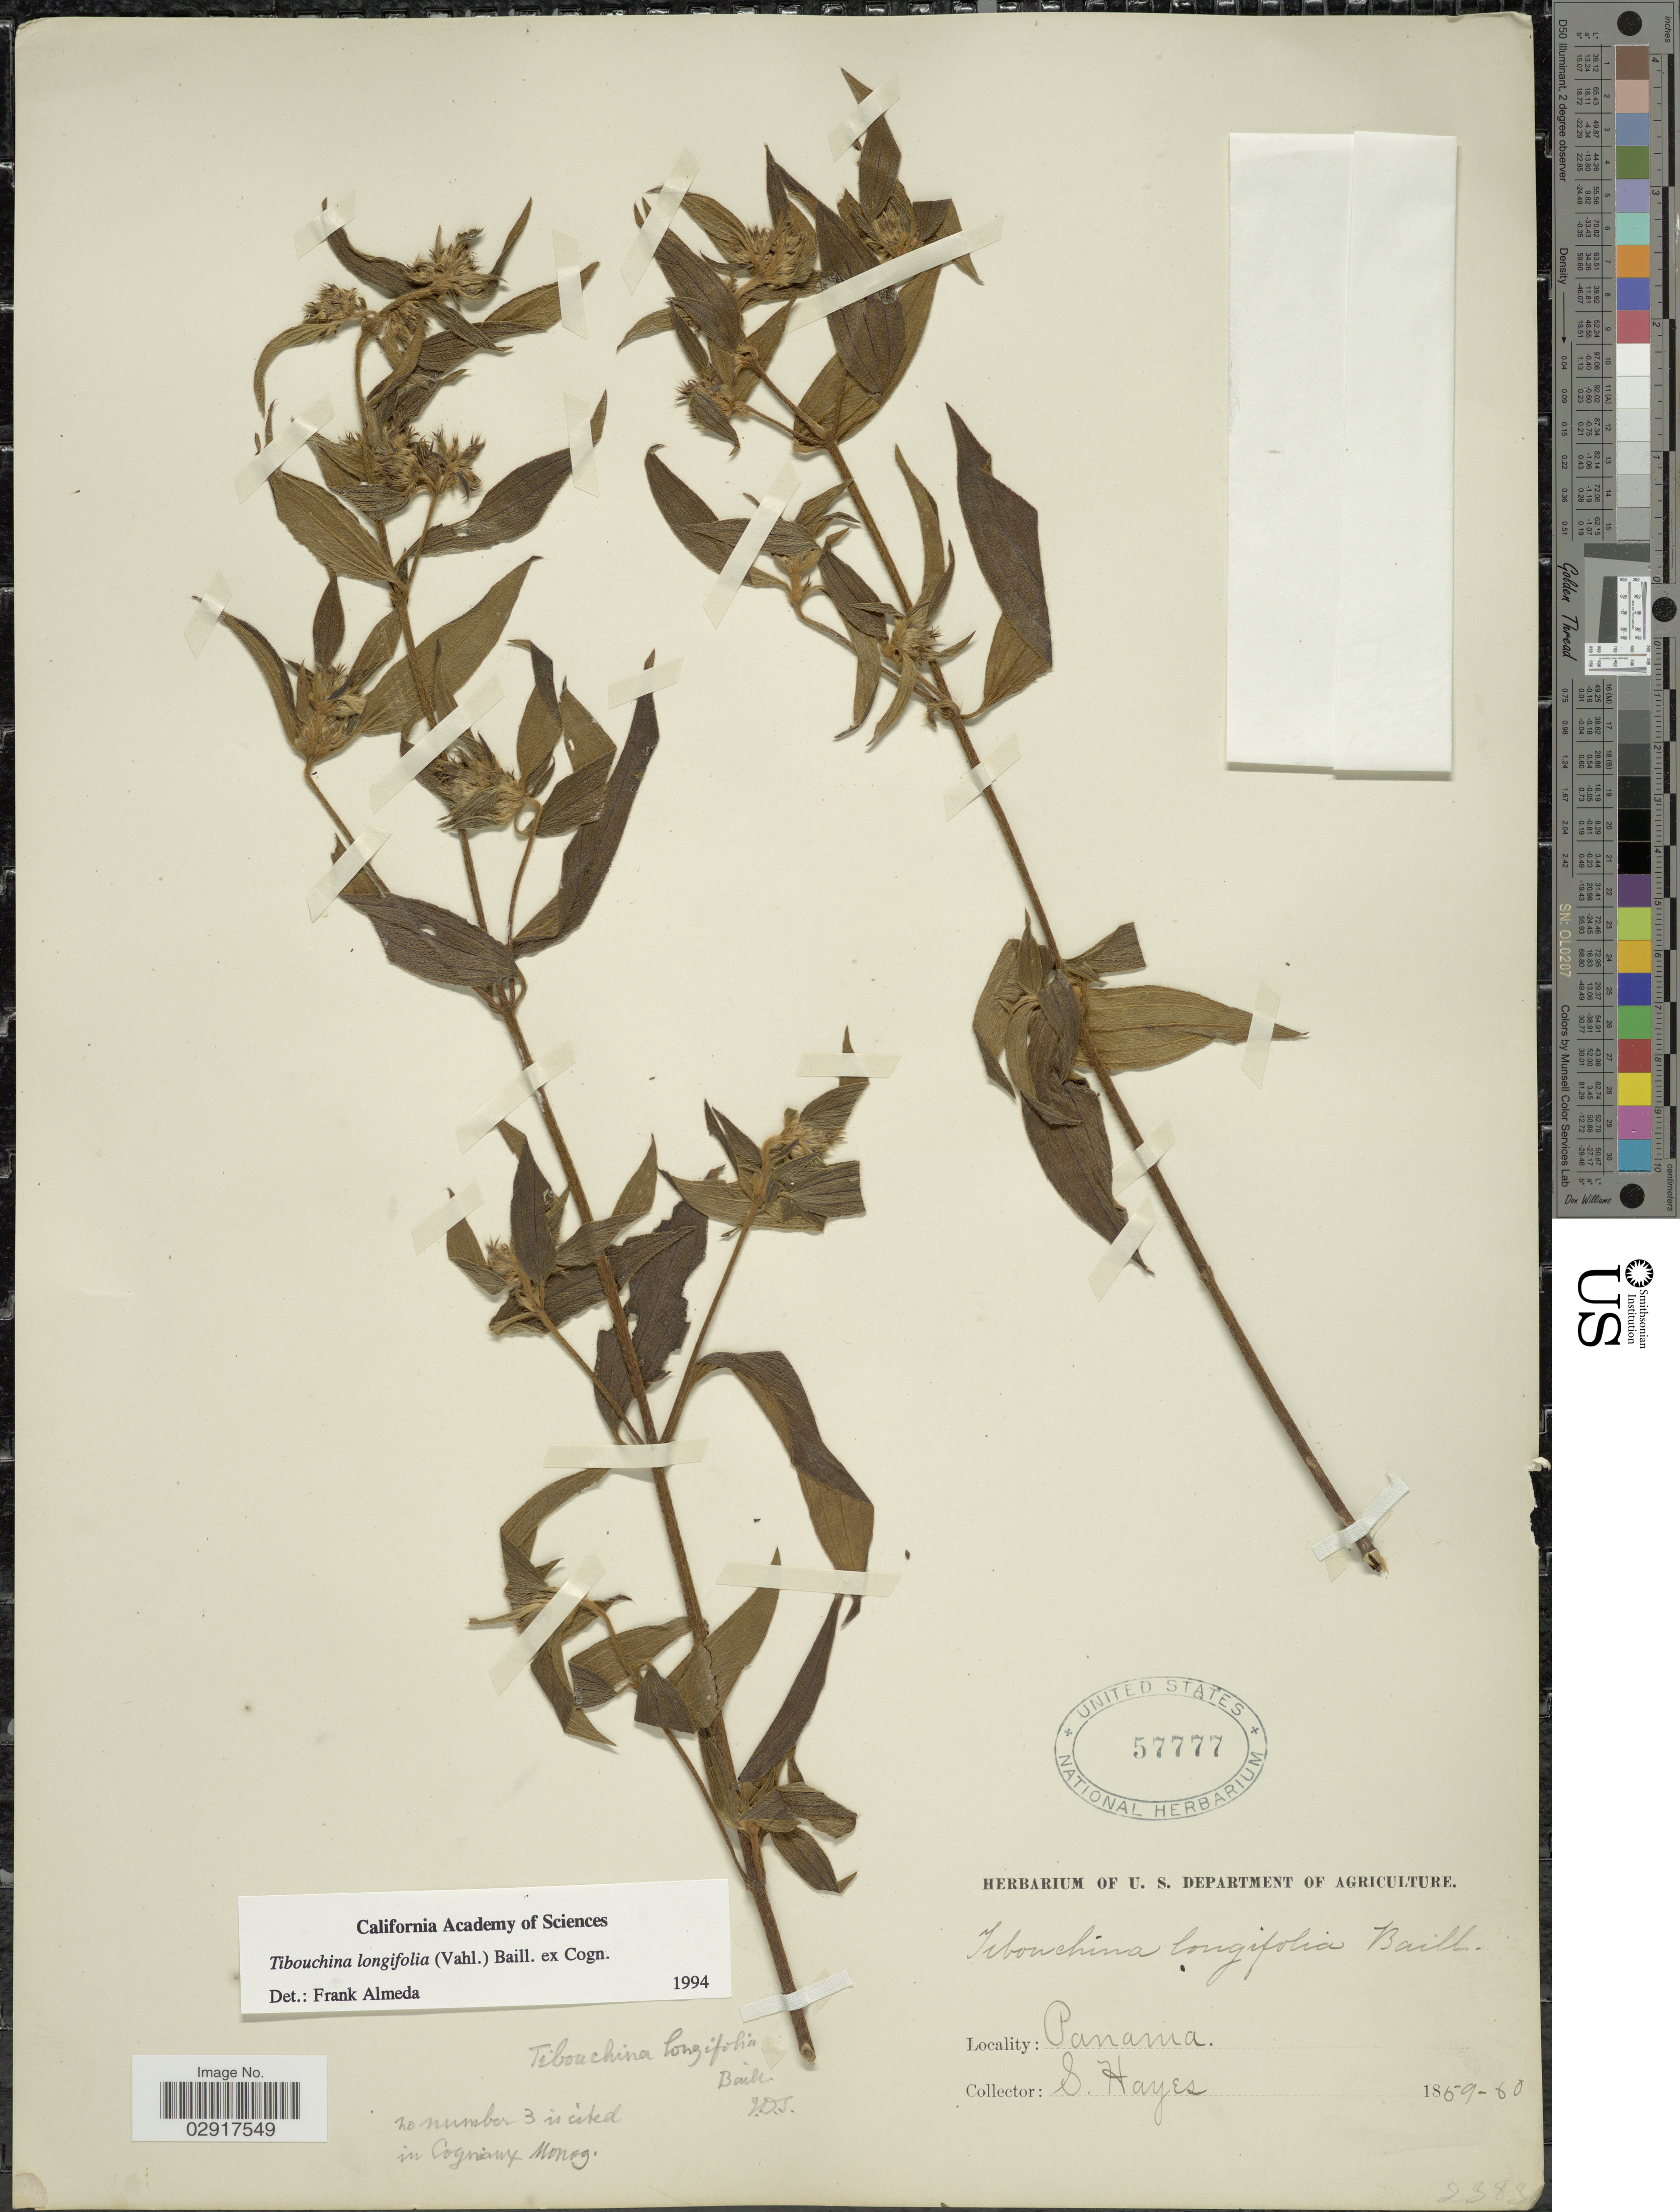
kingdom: Plantae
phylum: Tracheophyta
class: Magnoliopsida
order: Myrtales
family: Melastomataceae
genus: Chaetogastra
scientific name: Chaetogastra longifolia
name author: (Vahl) DC.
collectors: S. Hayes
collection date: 1859/1860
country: Panama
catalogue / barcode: US 57777